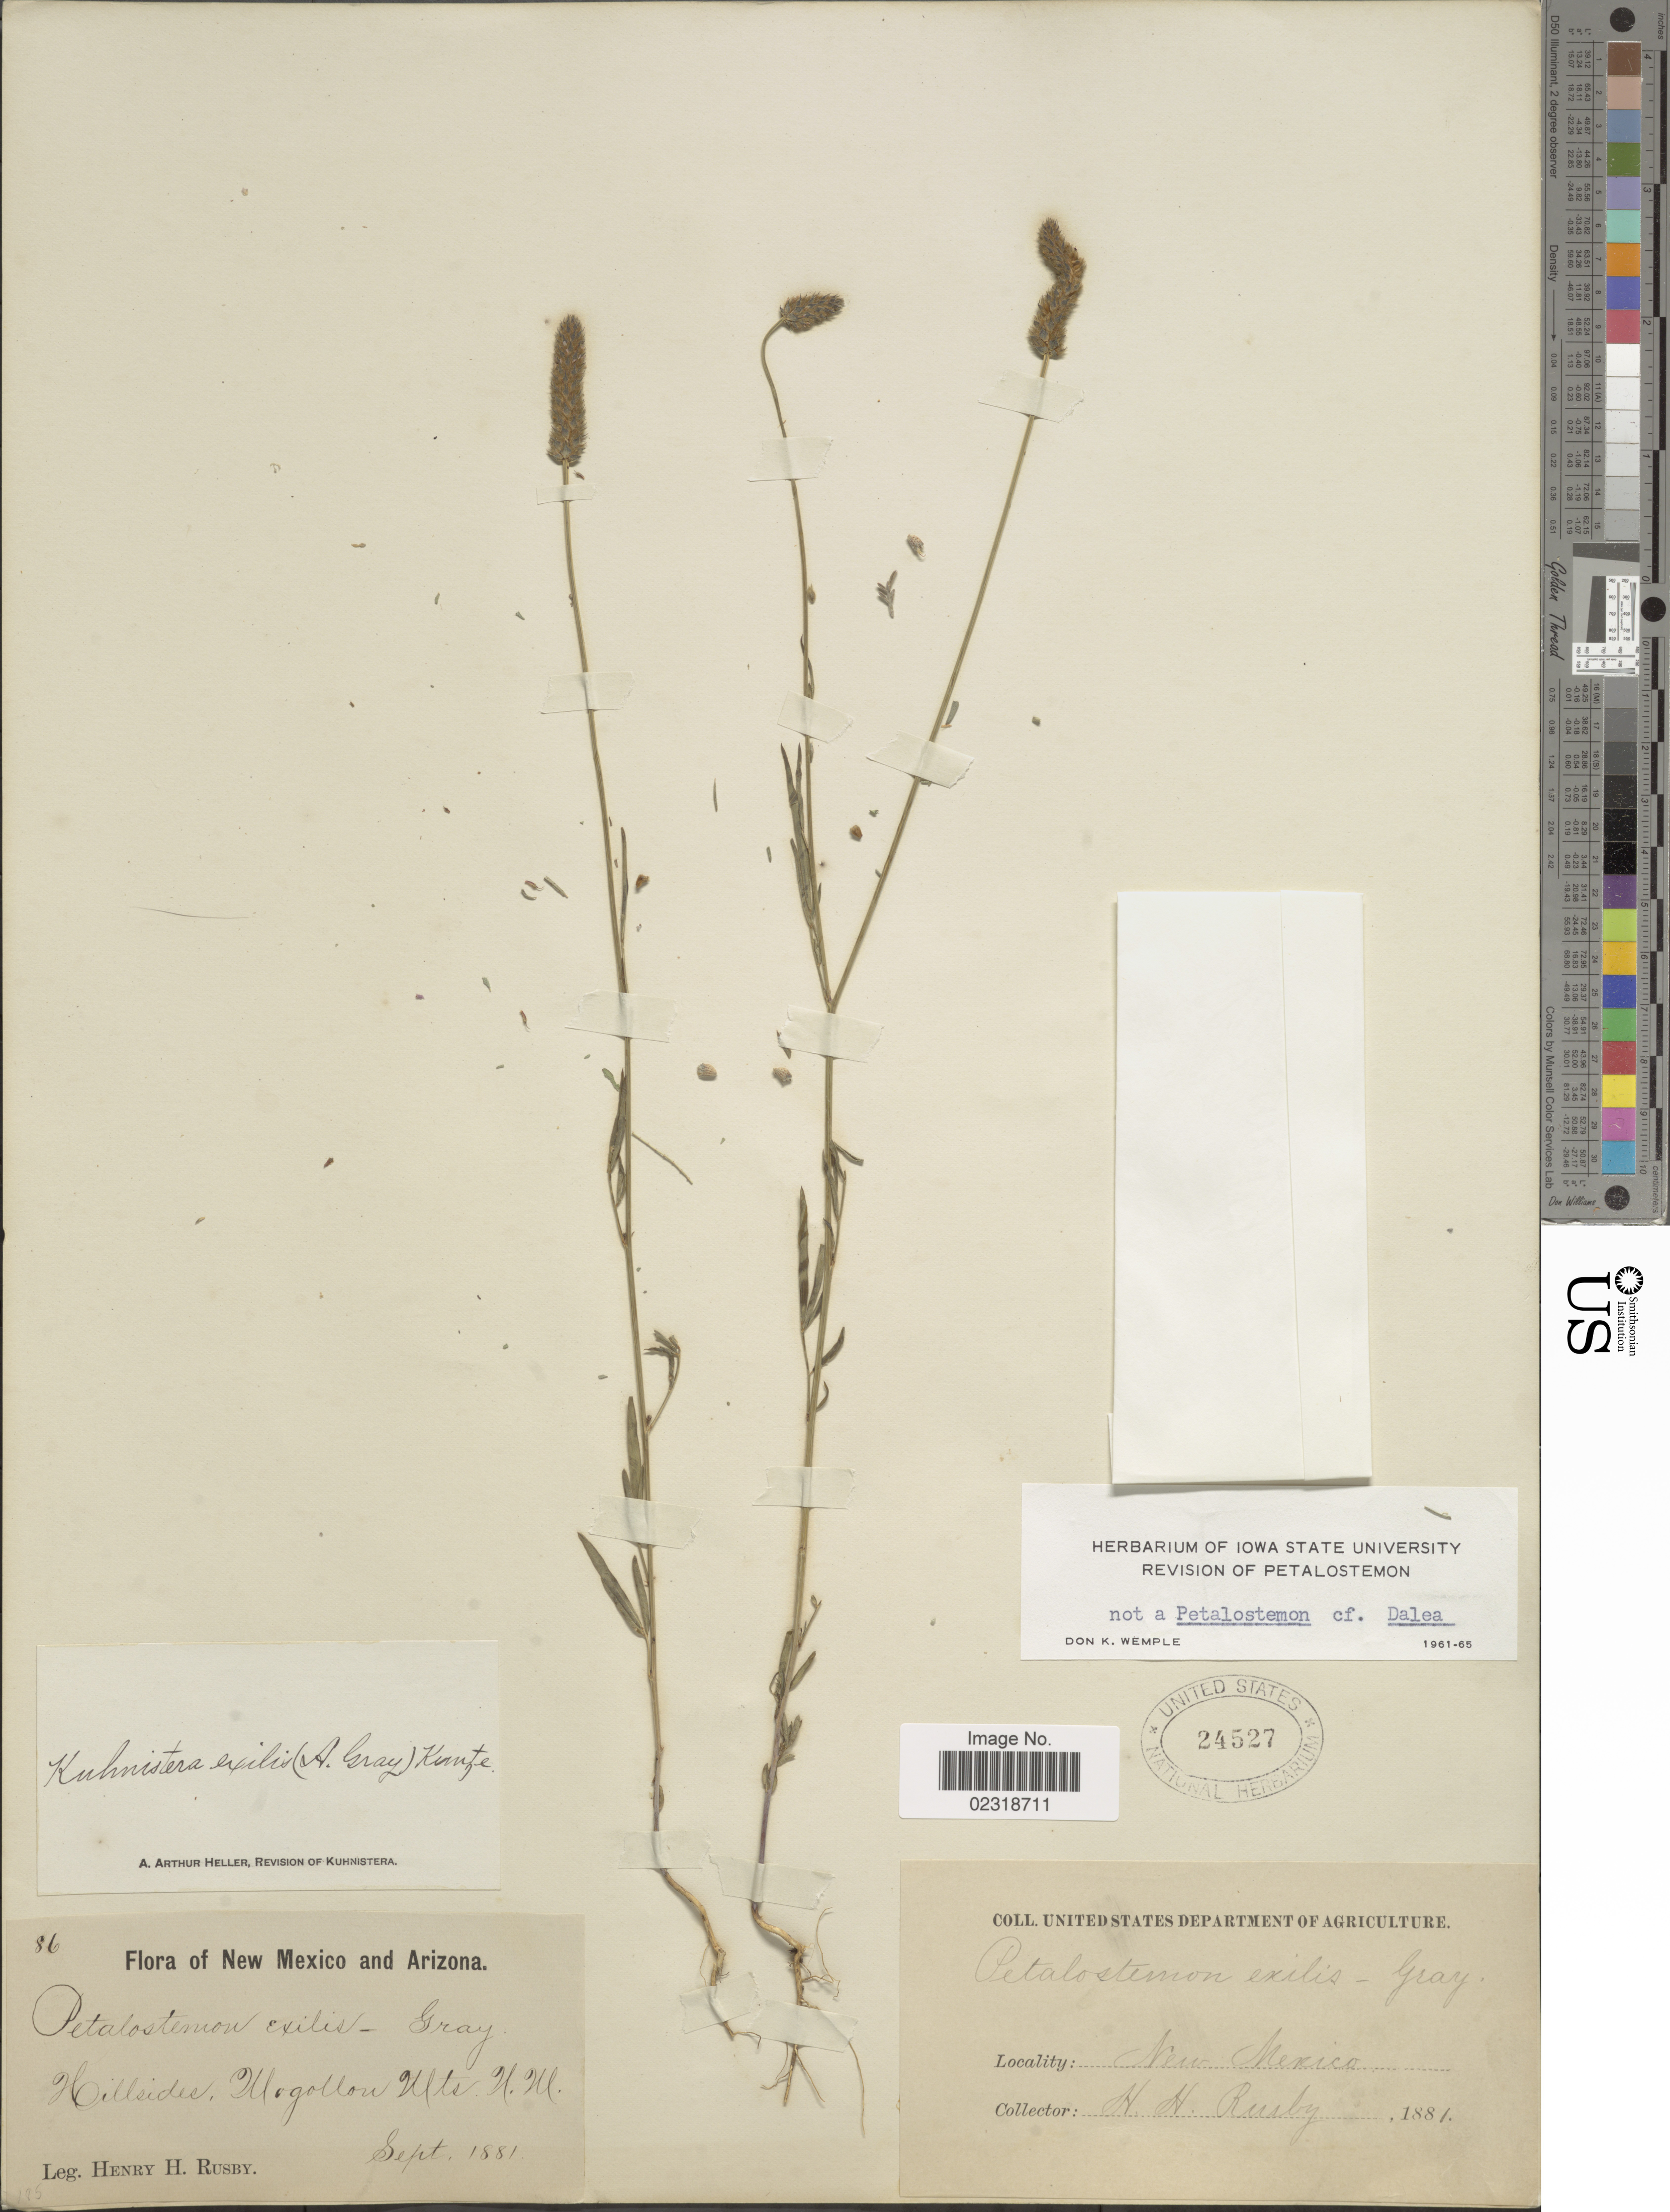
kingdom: Plantae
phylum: Tracheophyta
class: Magnoliopsida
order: Fabales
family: Fabaceae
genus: Dalea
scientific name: Dalea sp.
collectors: H. H. Rusby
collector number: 86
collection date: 1881-09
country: United States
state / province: New Mexico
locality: Hillsides, Mogollon Mts.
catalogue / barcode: US 24527